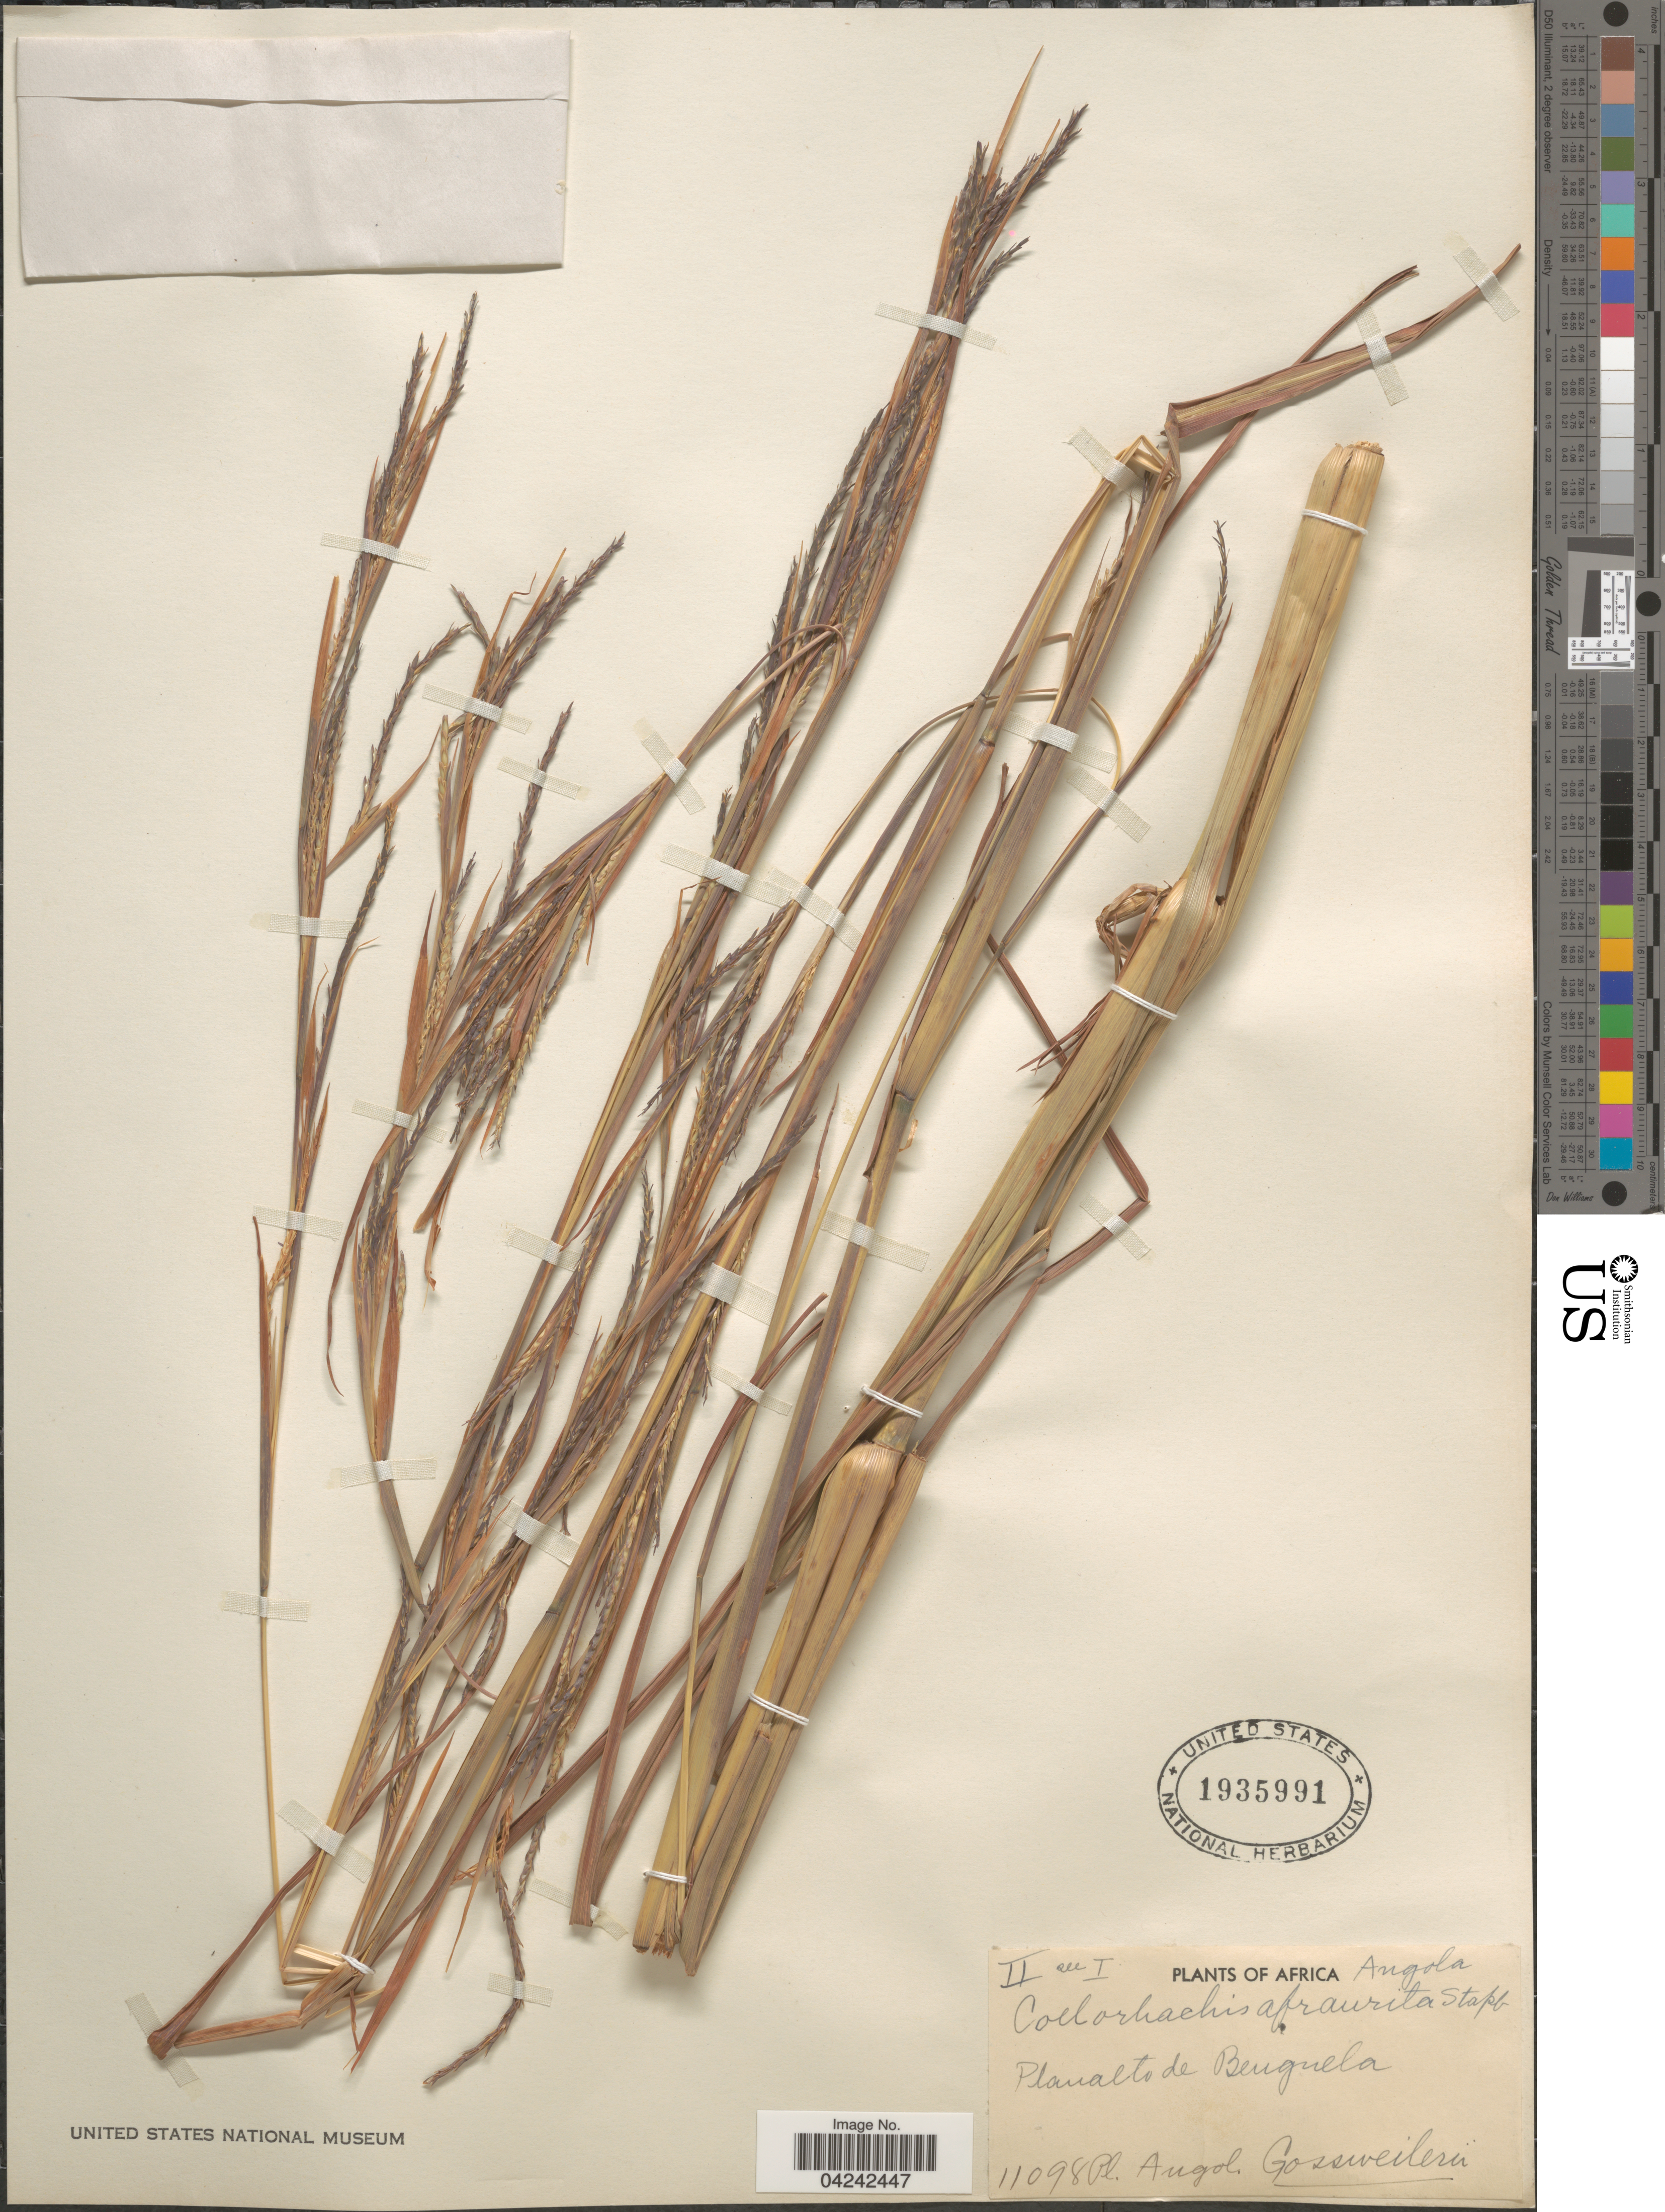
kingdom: Plantae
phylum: Tracheophyta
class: Liliopsida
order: Poales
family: Poaceae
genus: Rottboellia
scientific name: Rottboellia afraurita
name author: Stapf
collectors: -. Gossweiler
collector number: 11098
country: Angola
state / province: Benguela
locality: Planalto de Benguela.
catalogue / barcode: US 1935991